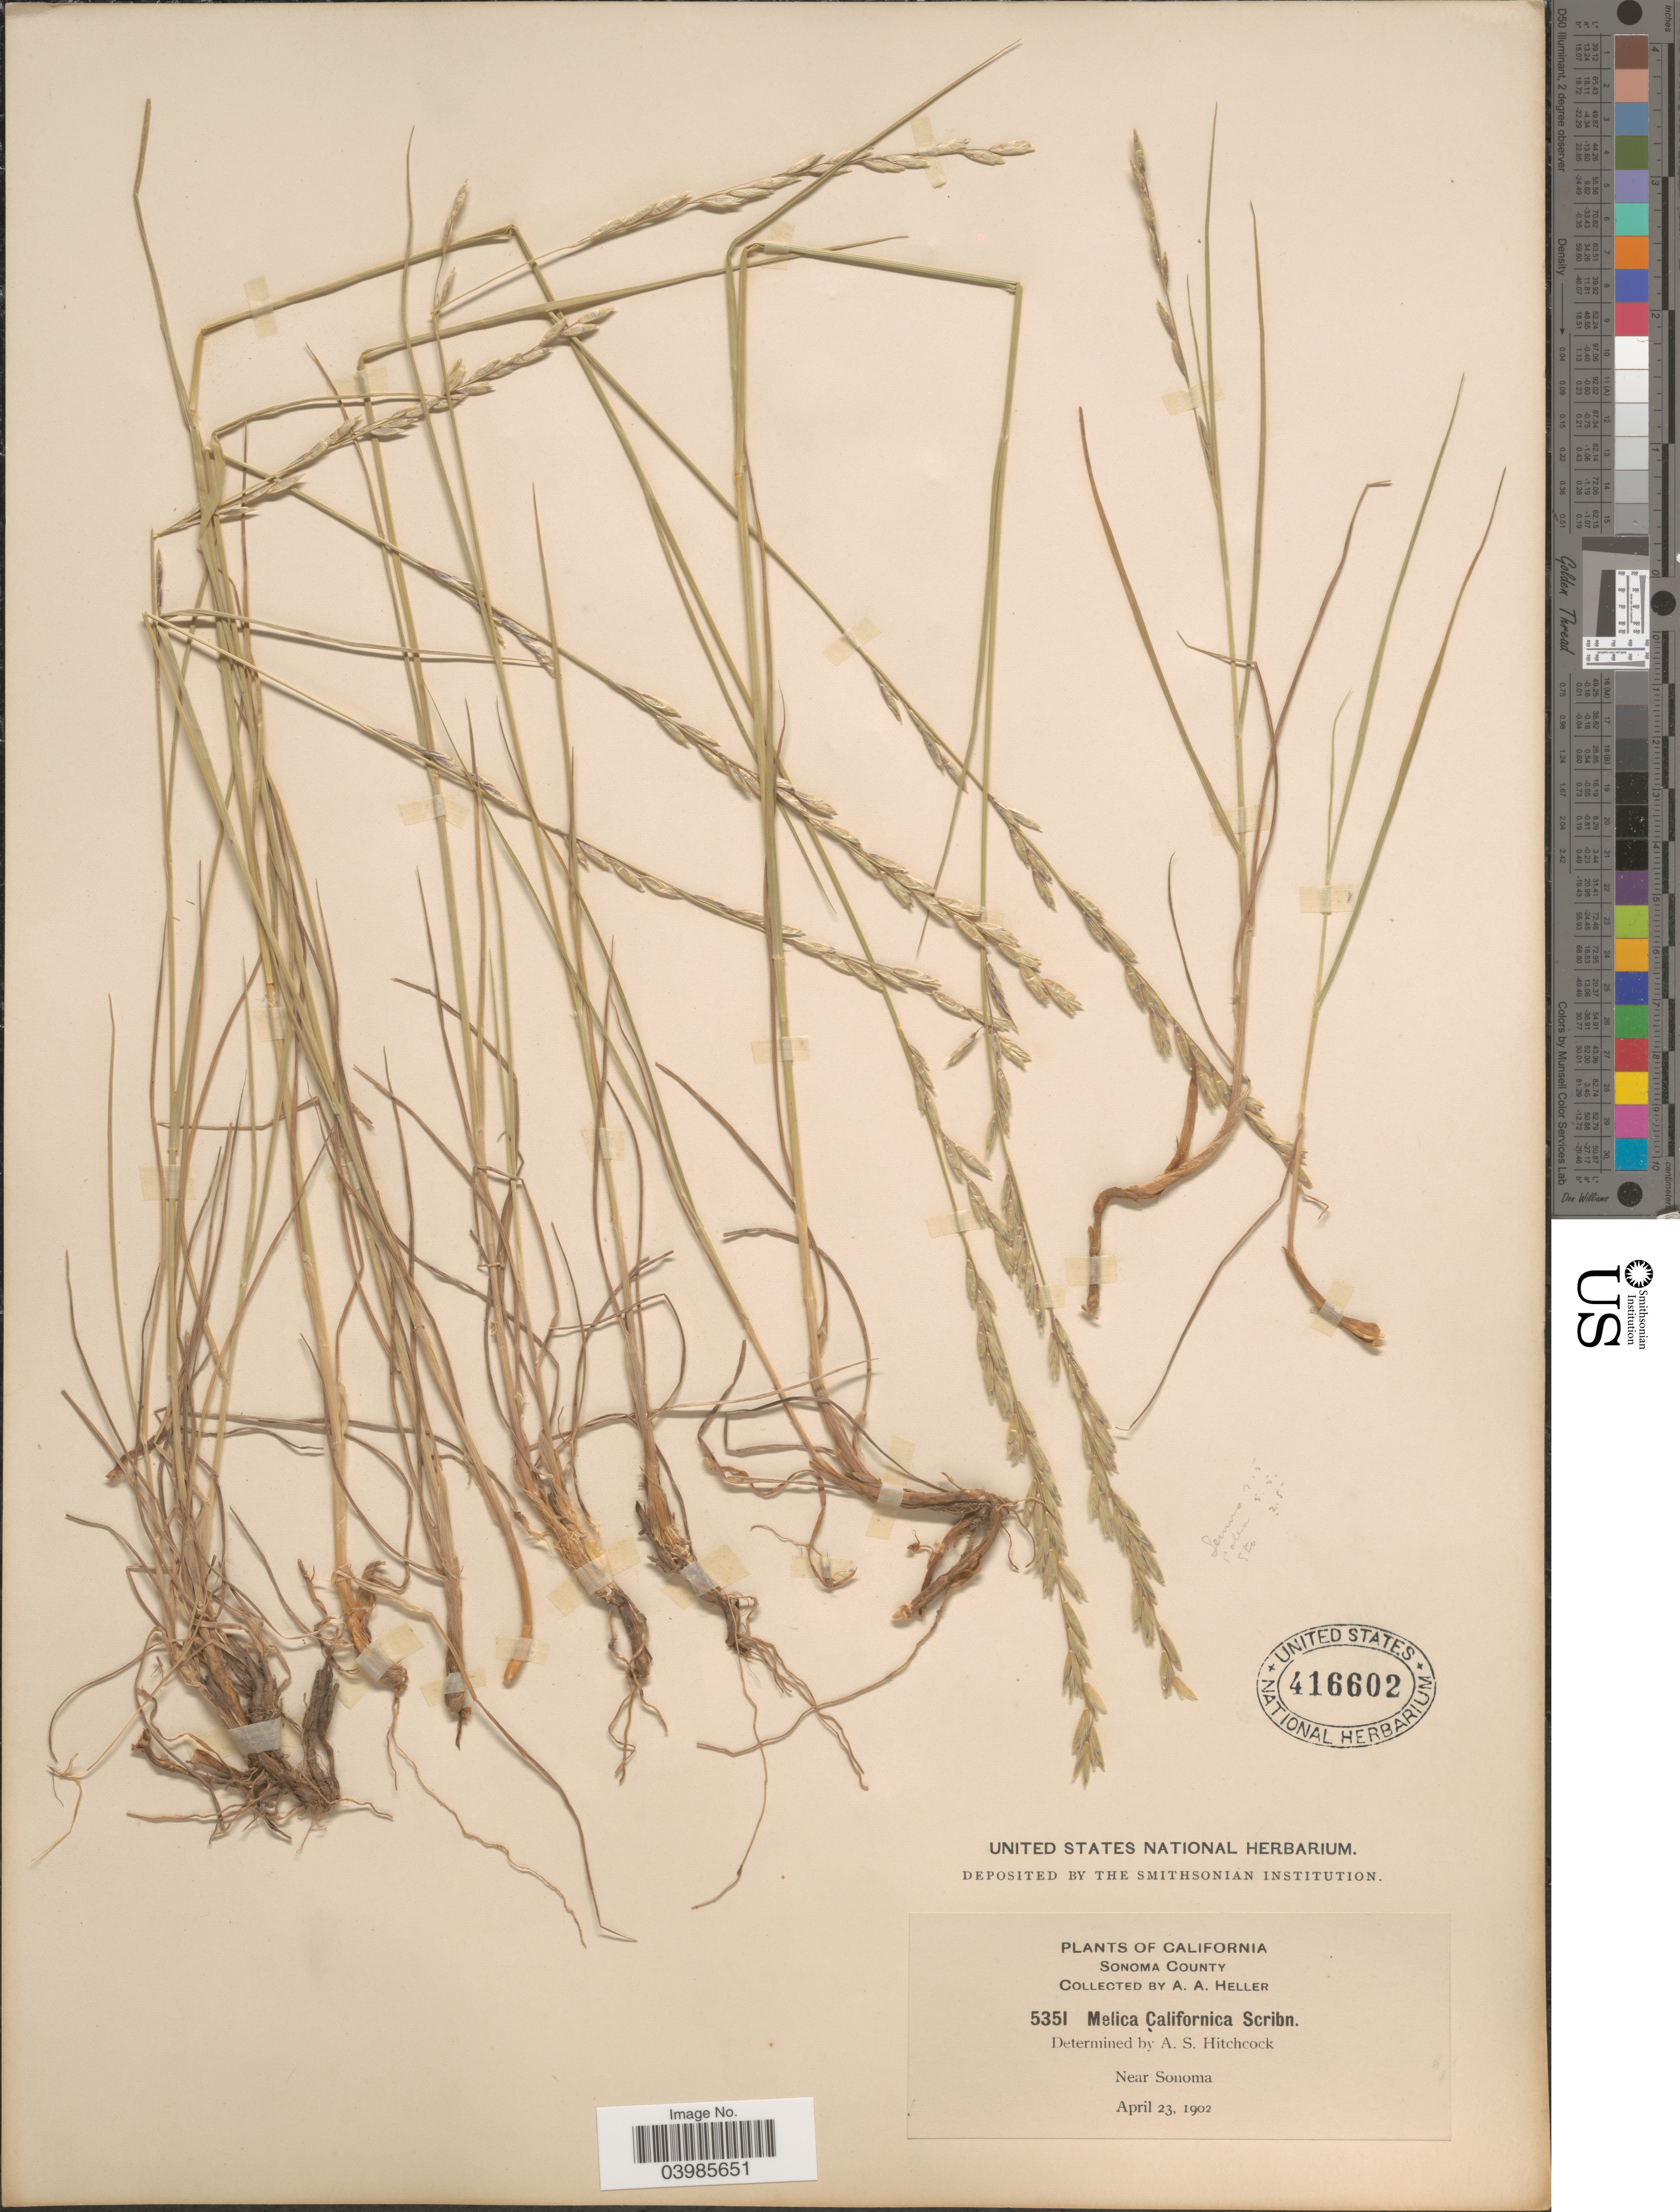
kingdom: Plantae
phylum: Tracheophyta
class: Liliopsida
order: Poales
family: Poaceae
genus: Melica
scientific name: Melica californica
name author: Scribn.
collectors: A. A. Heller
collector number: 5351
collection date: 1902-04-23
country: United States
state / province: California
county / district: Sonoma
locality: Sonoma County. Near Sonoma.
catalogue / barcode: US 416602